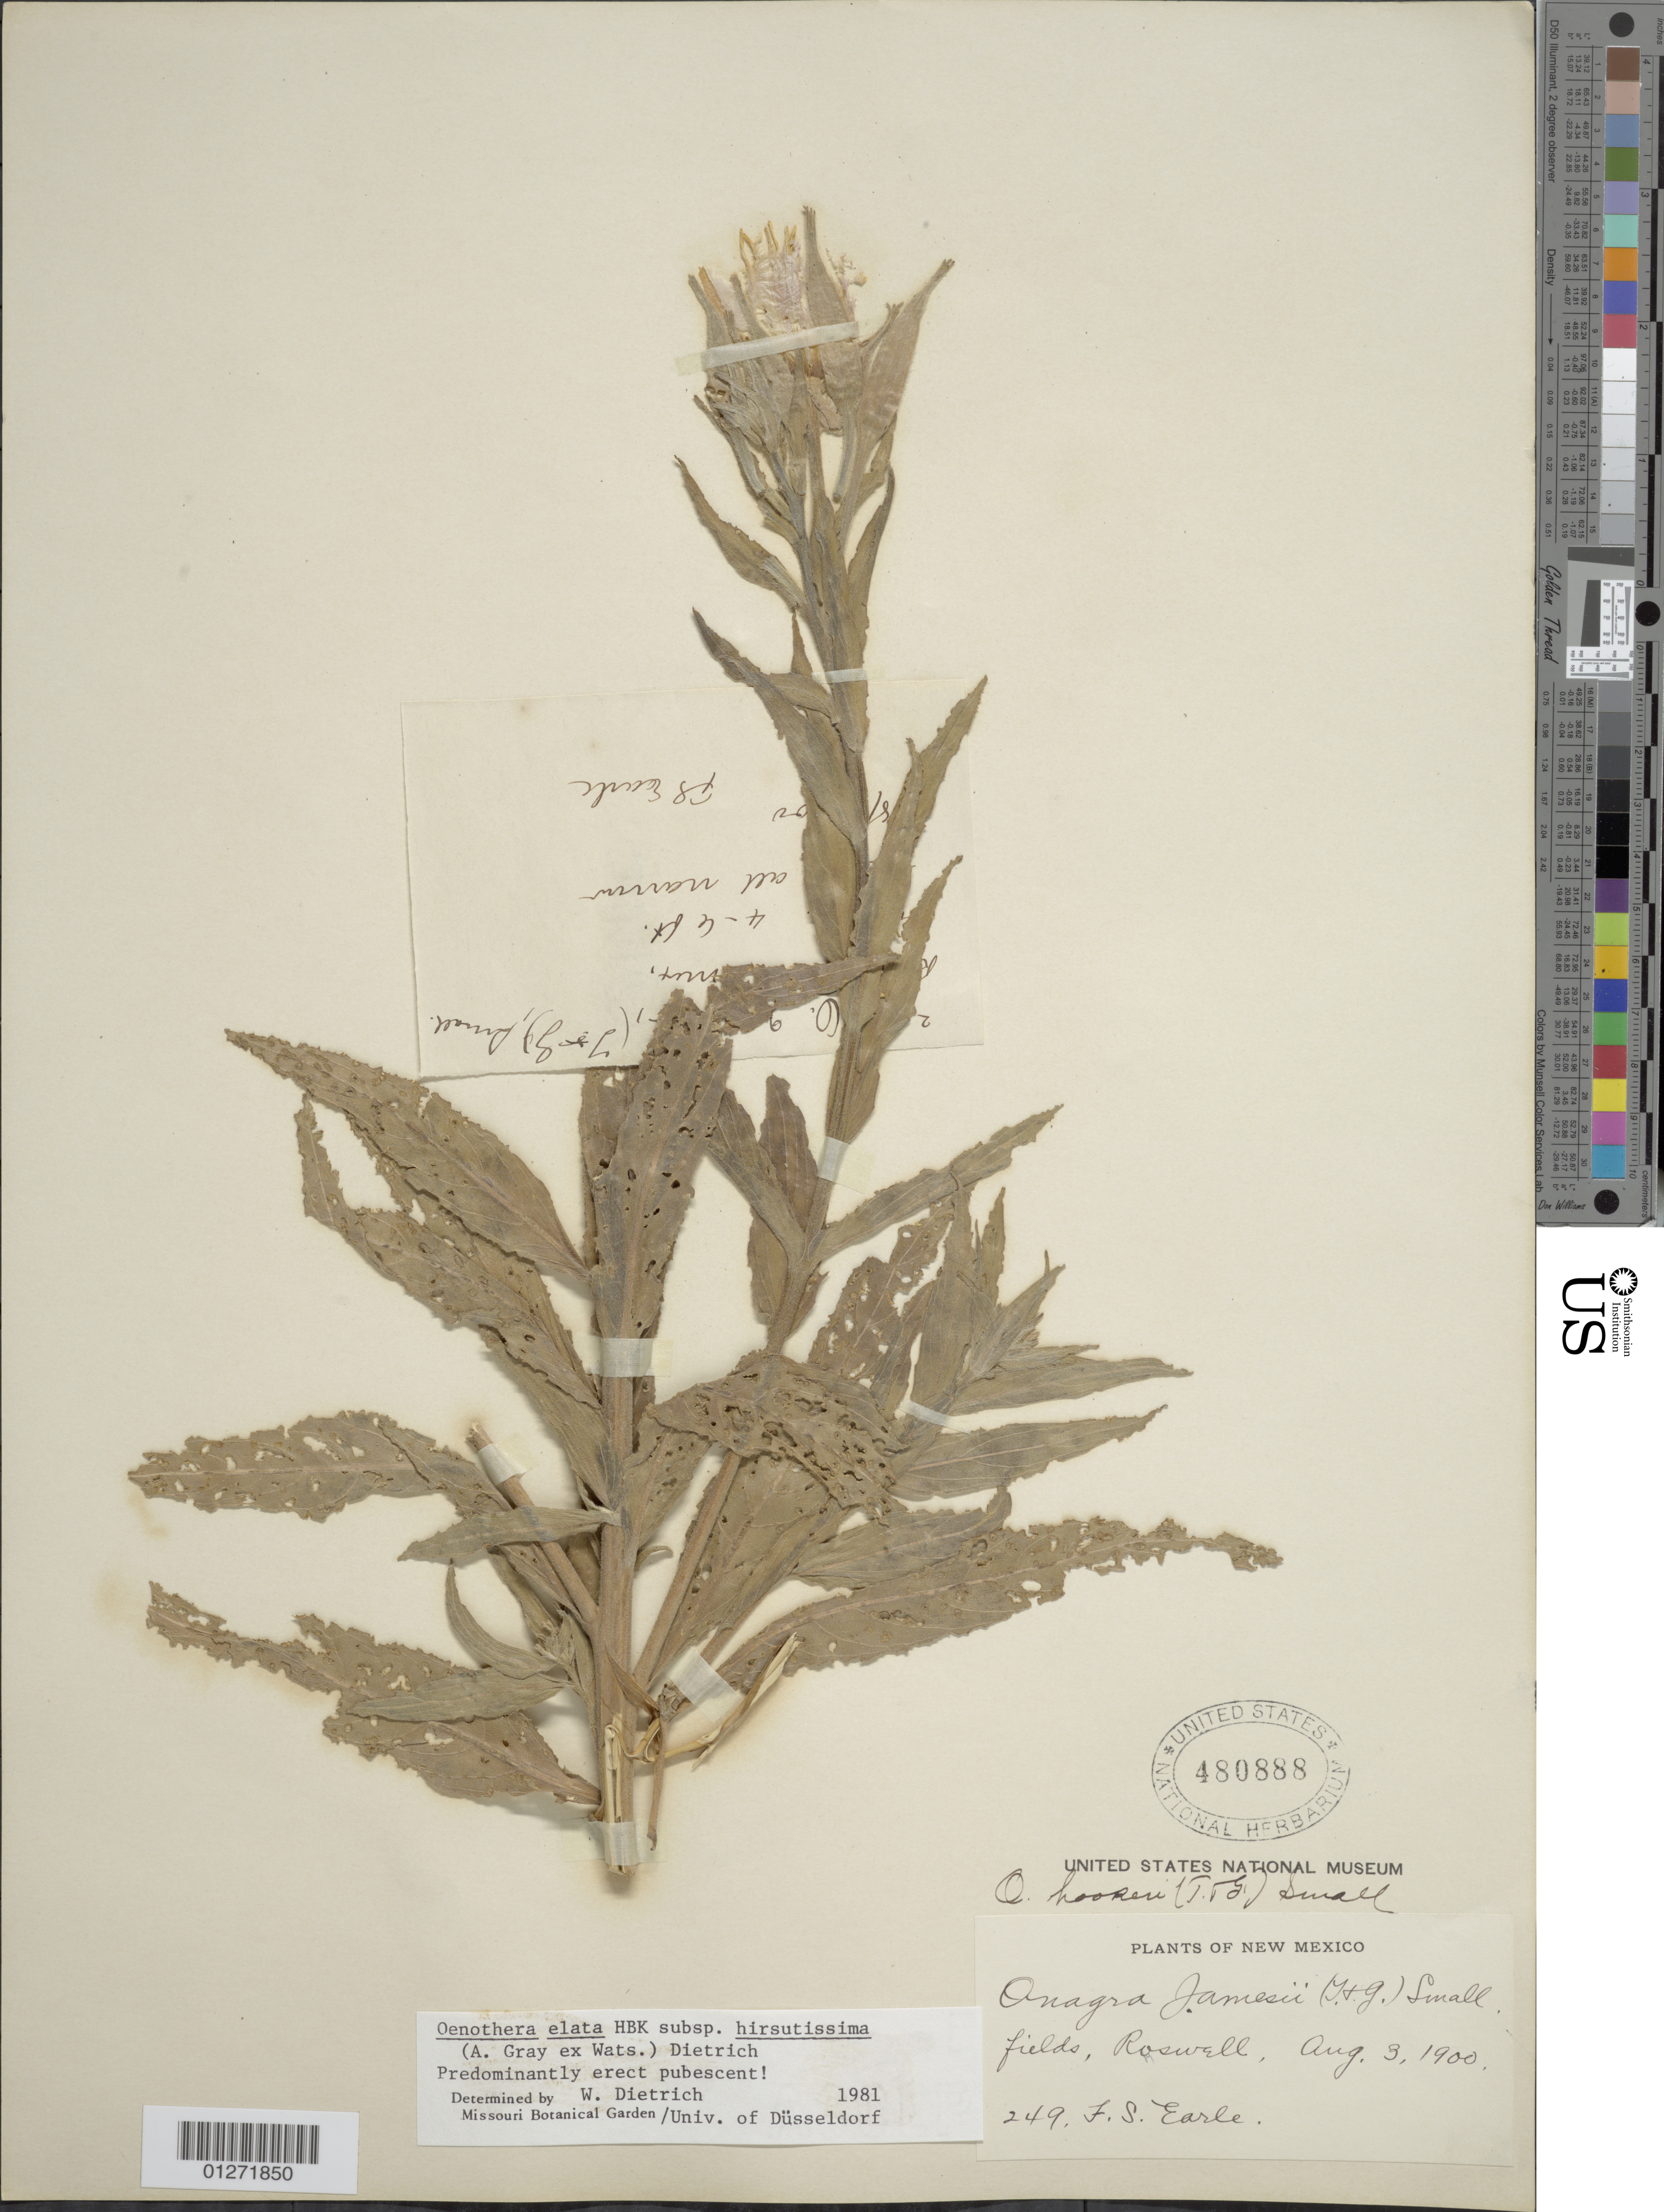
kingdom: Plantae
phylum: Tracheophyta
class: Magnoliopsida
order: Myrtales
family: Onagraceae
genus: Oenothera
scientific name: Oenothera elata subsp. hirsutissima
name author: (A. Gray ex S. Watson) W. Dietr.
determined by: Dietrich, W.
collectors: F. S. Earle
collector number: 249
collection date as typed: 03 Aug 1900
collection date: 1900-08-03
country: United States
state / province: New Mexico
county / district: Chaves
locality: Near Roswell.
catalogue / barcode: US 480888